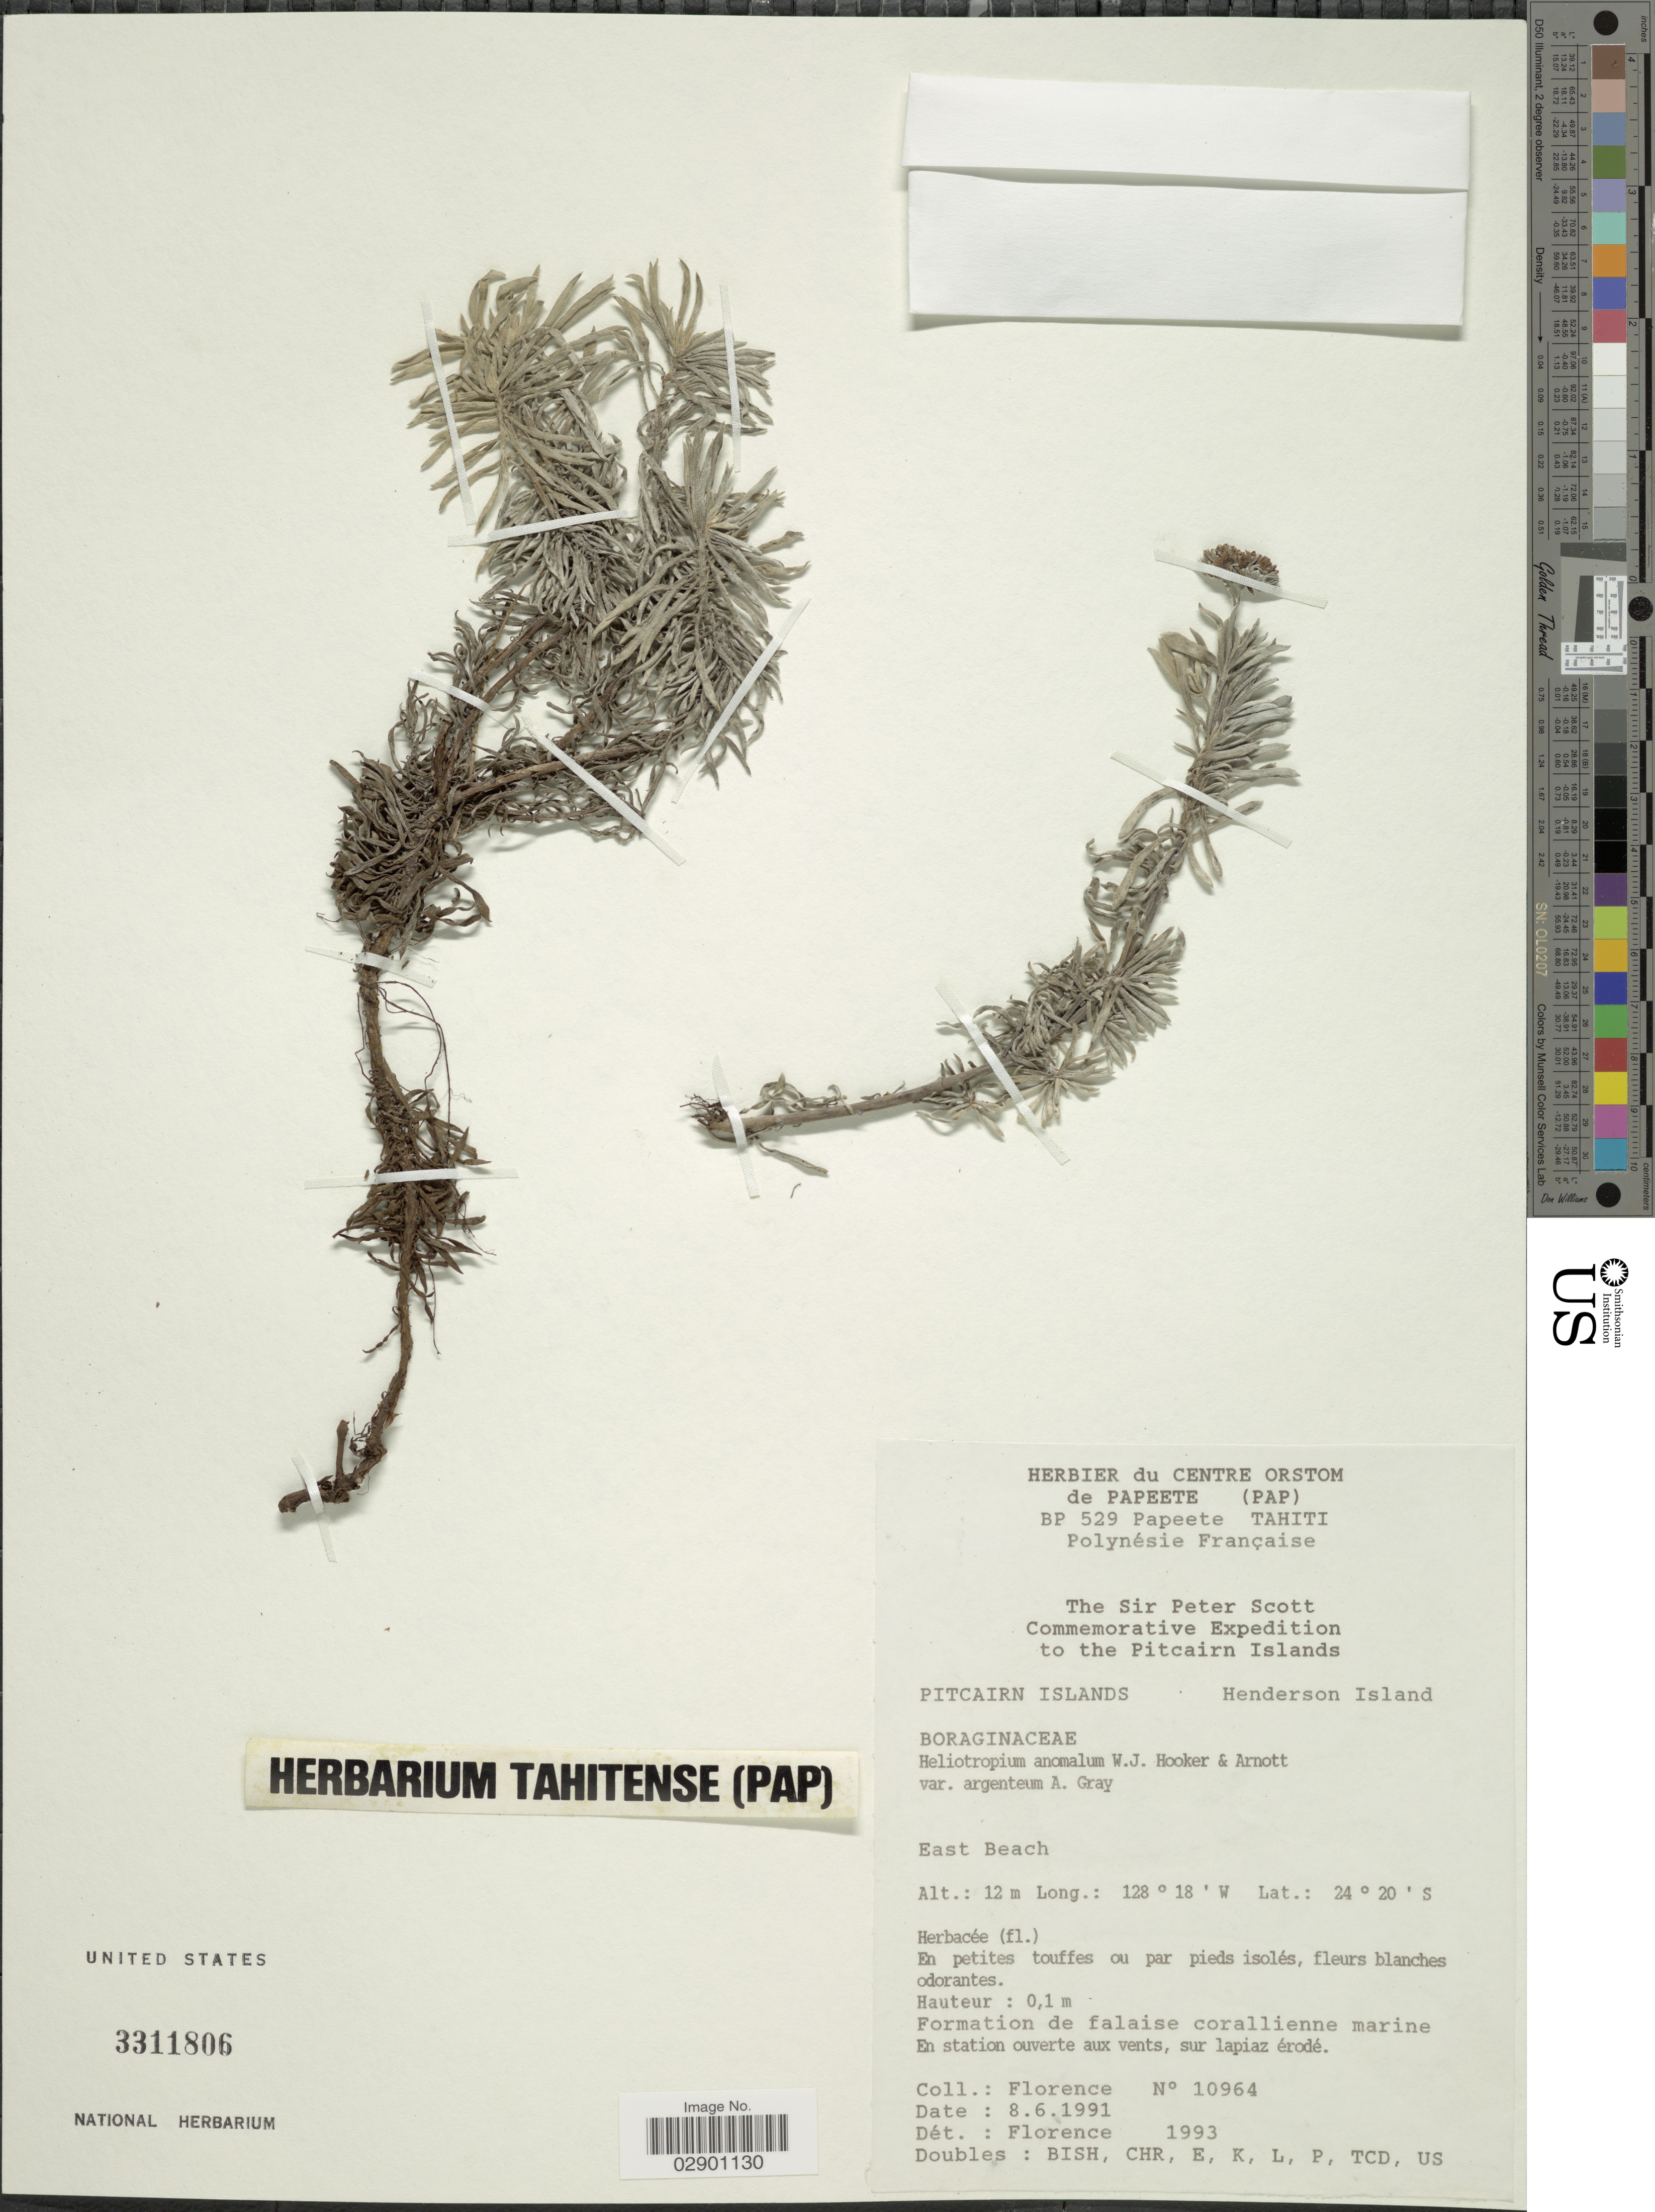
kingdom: Plantae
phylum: Tracheophyta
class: Magnoliopsida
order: Boraginales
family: Heliotropiaceae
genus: Heliotropium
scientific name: Heliotropium anomalum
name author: Hook. & Arn.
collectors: -. Florence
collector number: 10964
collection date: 1991-06-08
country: Pitcairn Islands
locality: Pitcairn Islands. Henderson Island. East Beach.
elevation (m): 12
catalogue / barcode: US 3311806